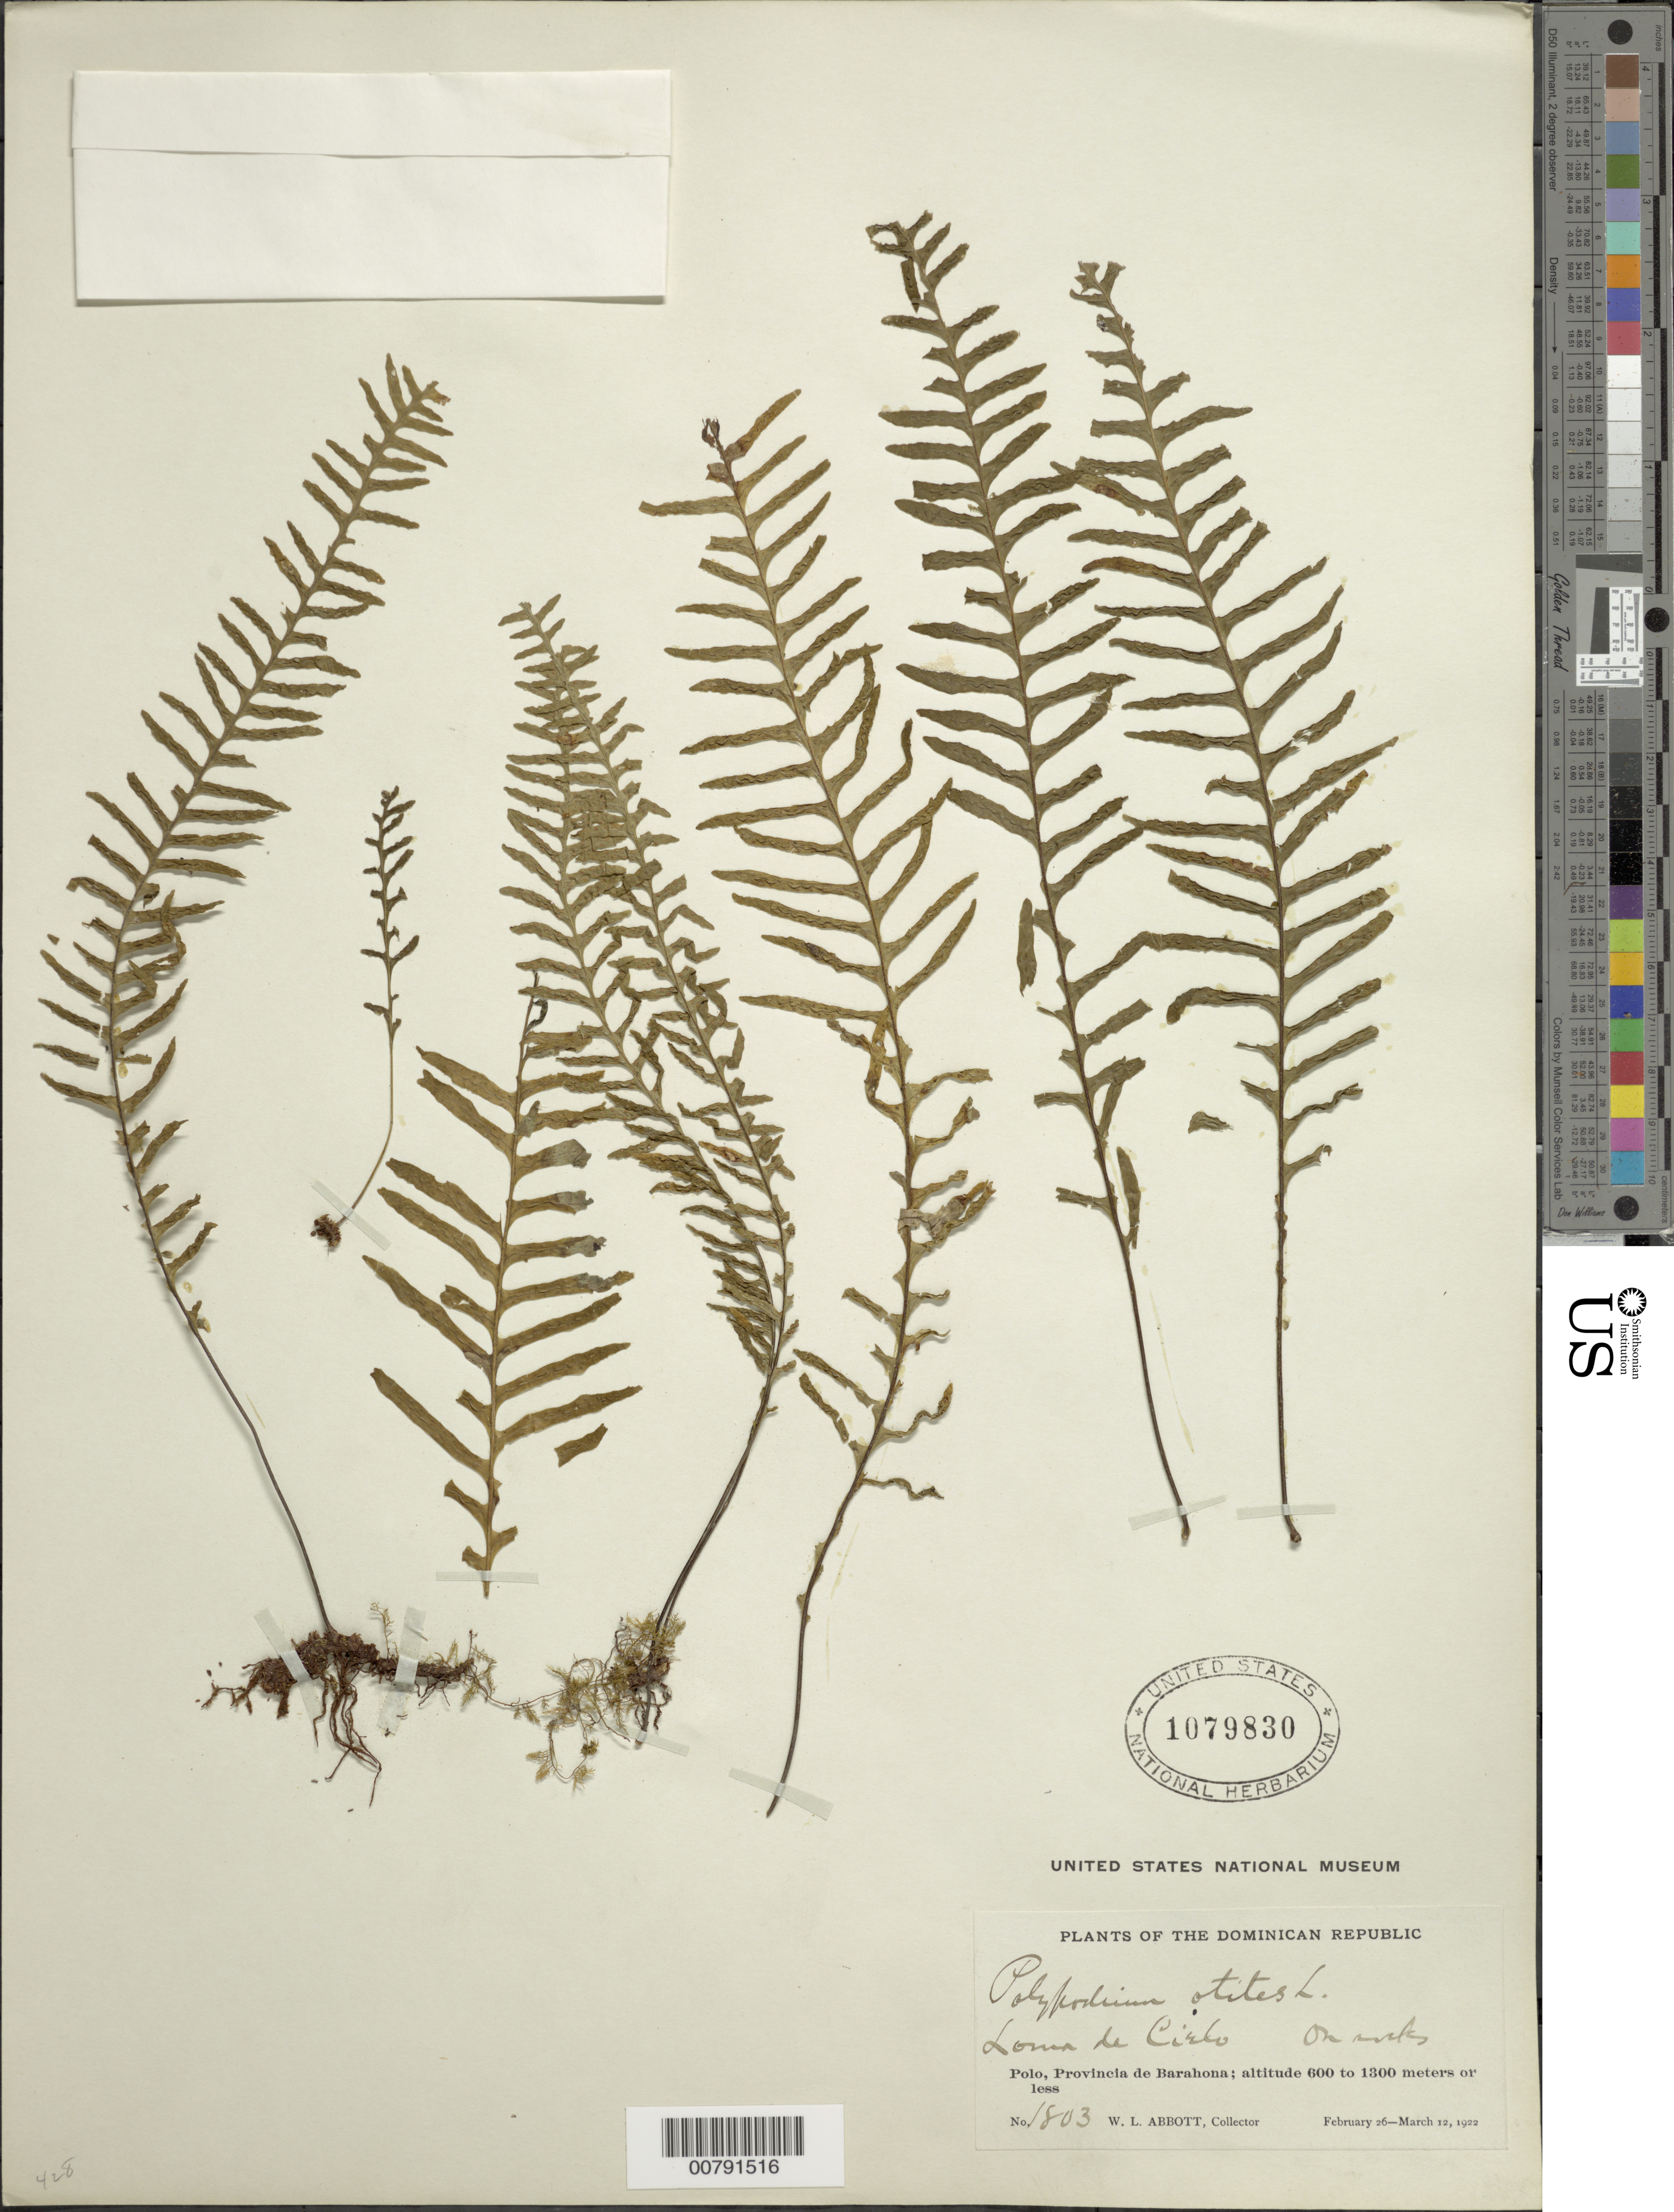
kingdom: Plantae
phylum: Tracheophyta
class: Polypodiopsida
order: Polypodiales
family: Polypodiaceae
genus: Polypodium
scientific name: Polypodium otites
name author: L.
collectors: W. L. Abbott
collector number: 1803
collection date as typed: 26 Feb 1922 12 Mar 1922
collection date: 1922-02-26/1922-03-12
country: Dominican Republic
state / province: Barahona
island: Hispaniola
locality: Polo, Loma de Ciebo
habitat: On rocks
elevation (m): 600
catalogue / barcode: US 1079830